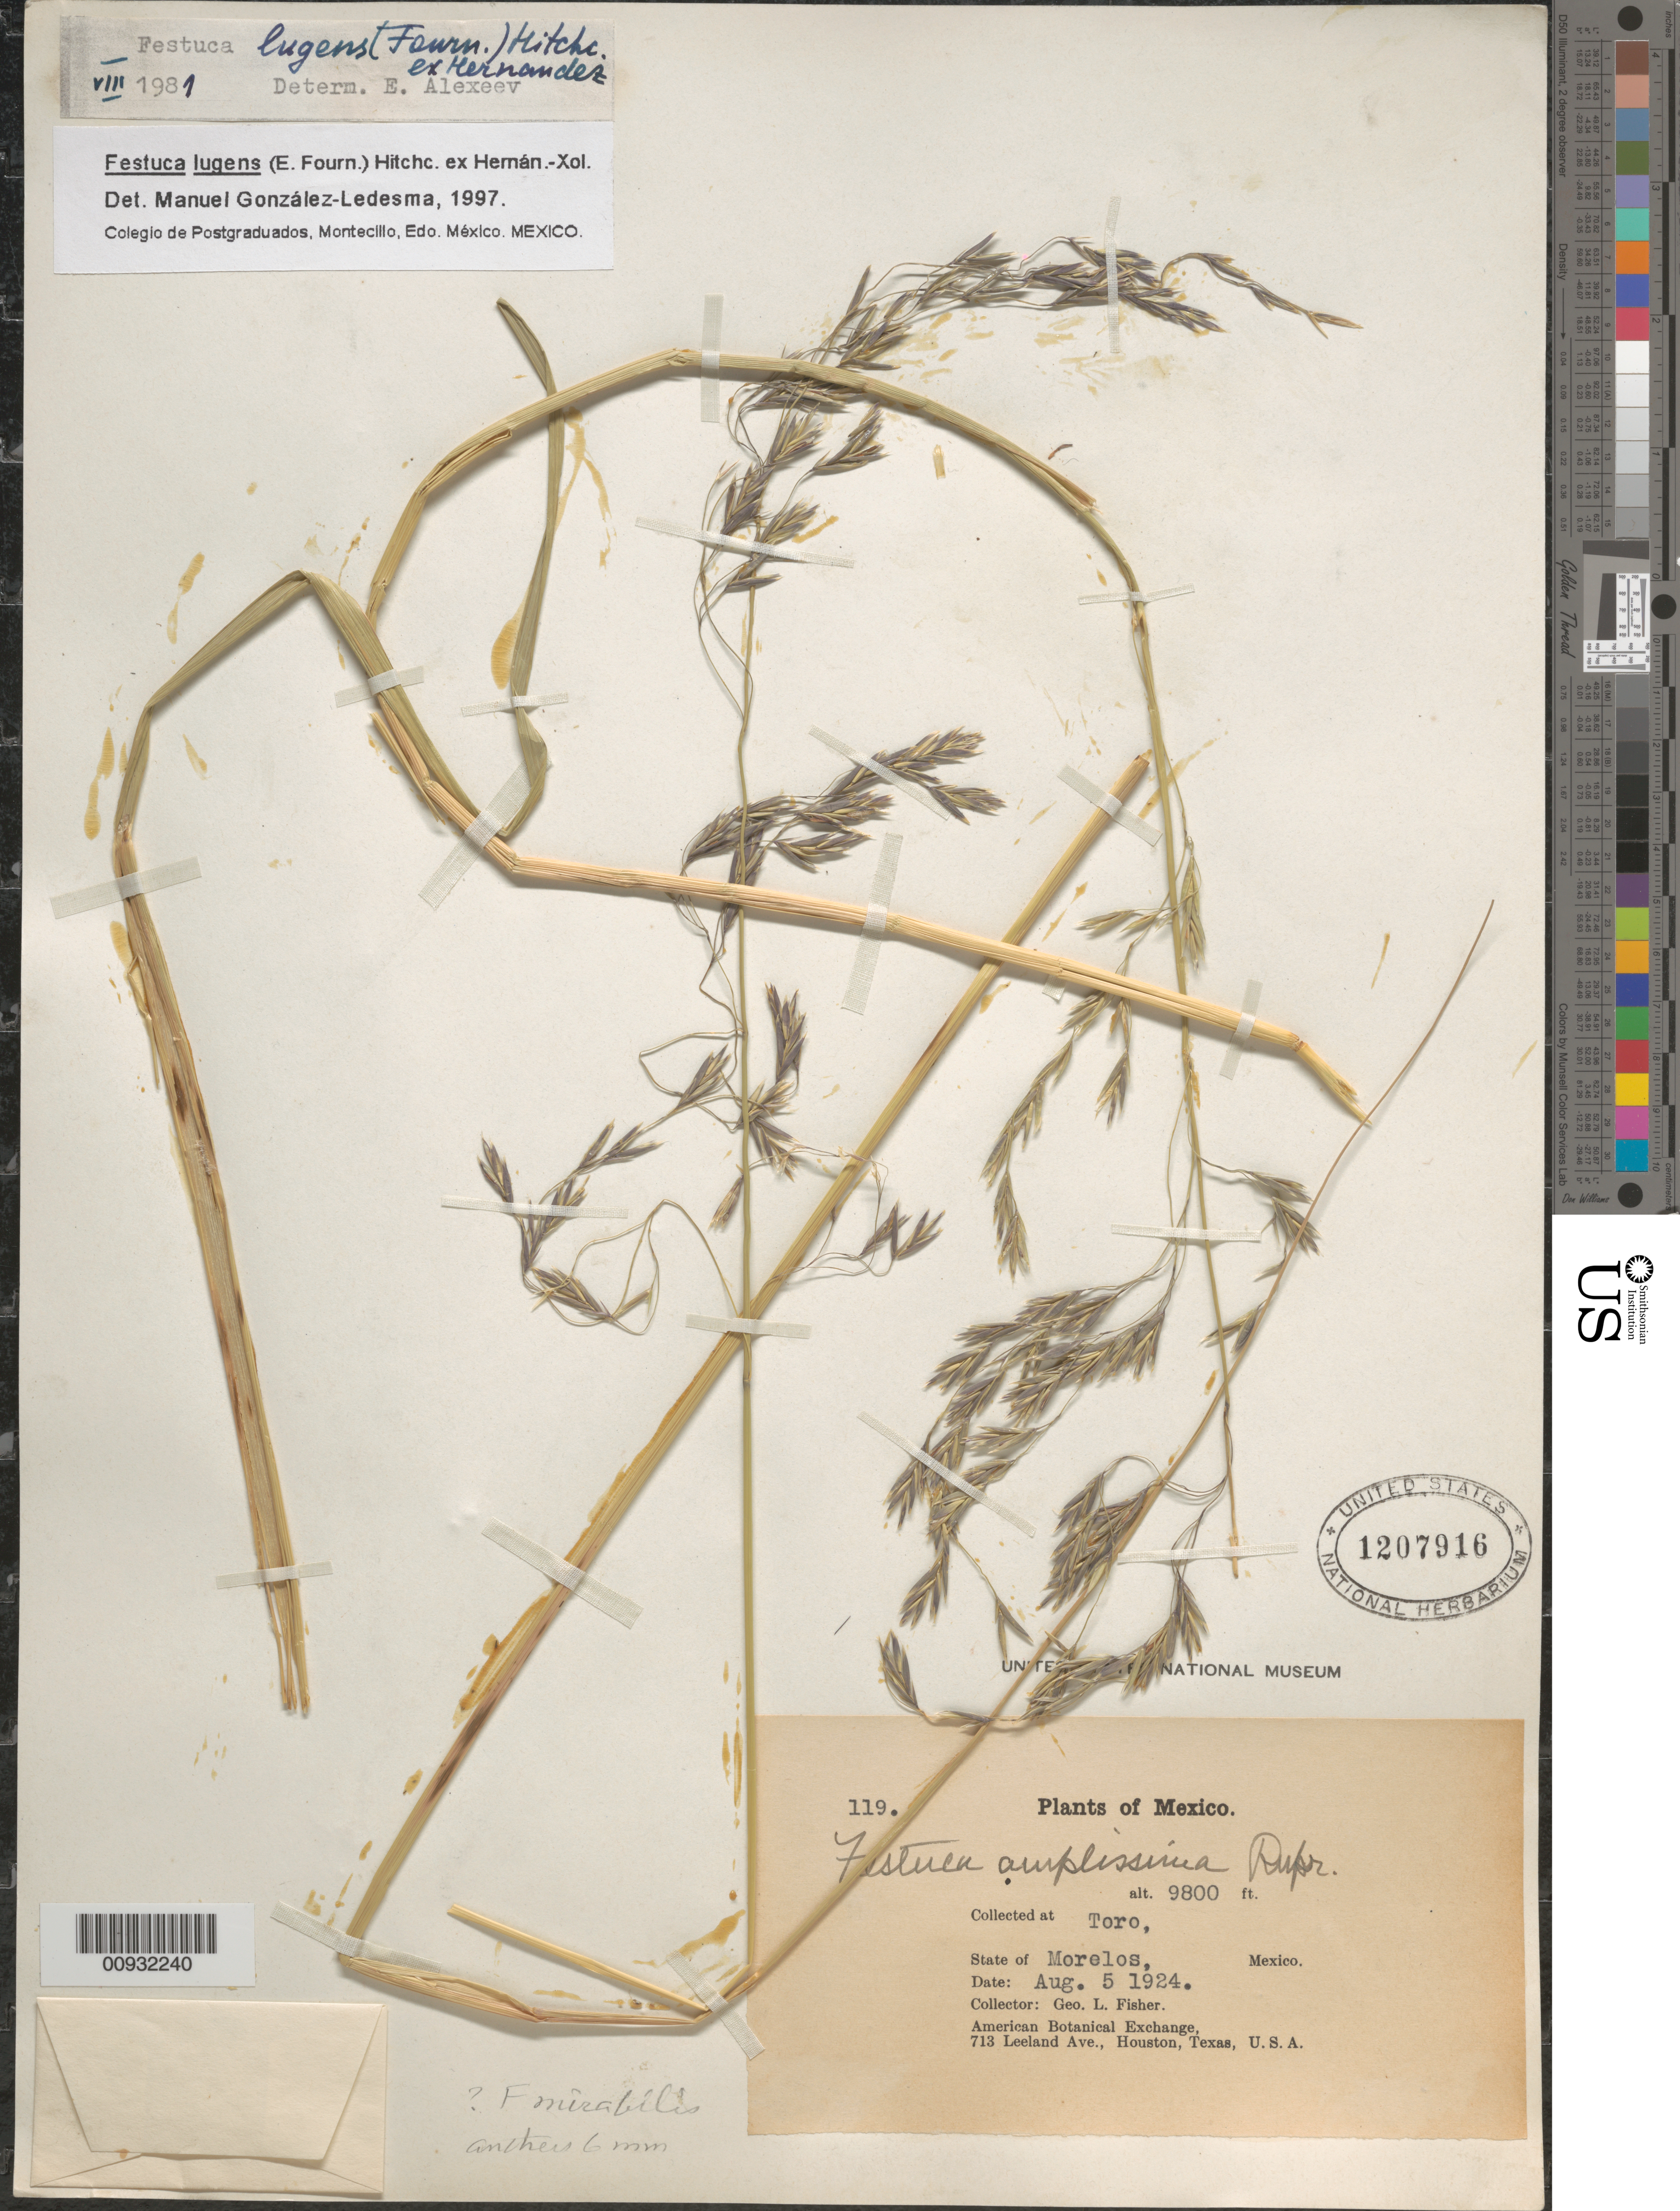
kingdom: Plantae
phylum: Tracheophyta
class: Liliopsida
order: Poales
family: Poaceae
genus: Festuca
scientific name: Festuca lugens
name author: (E. Fourn.) Hitchc. ex Hern.-Xol.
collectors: G. L. Fisher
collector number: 119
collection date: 1924-08-05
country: Mexico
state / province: Morelos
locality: Toto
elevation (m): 2987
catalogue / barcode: US 1207916